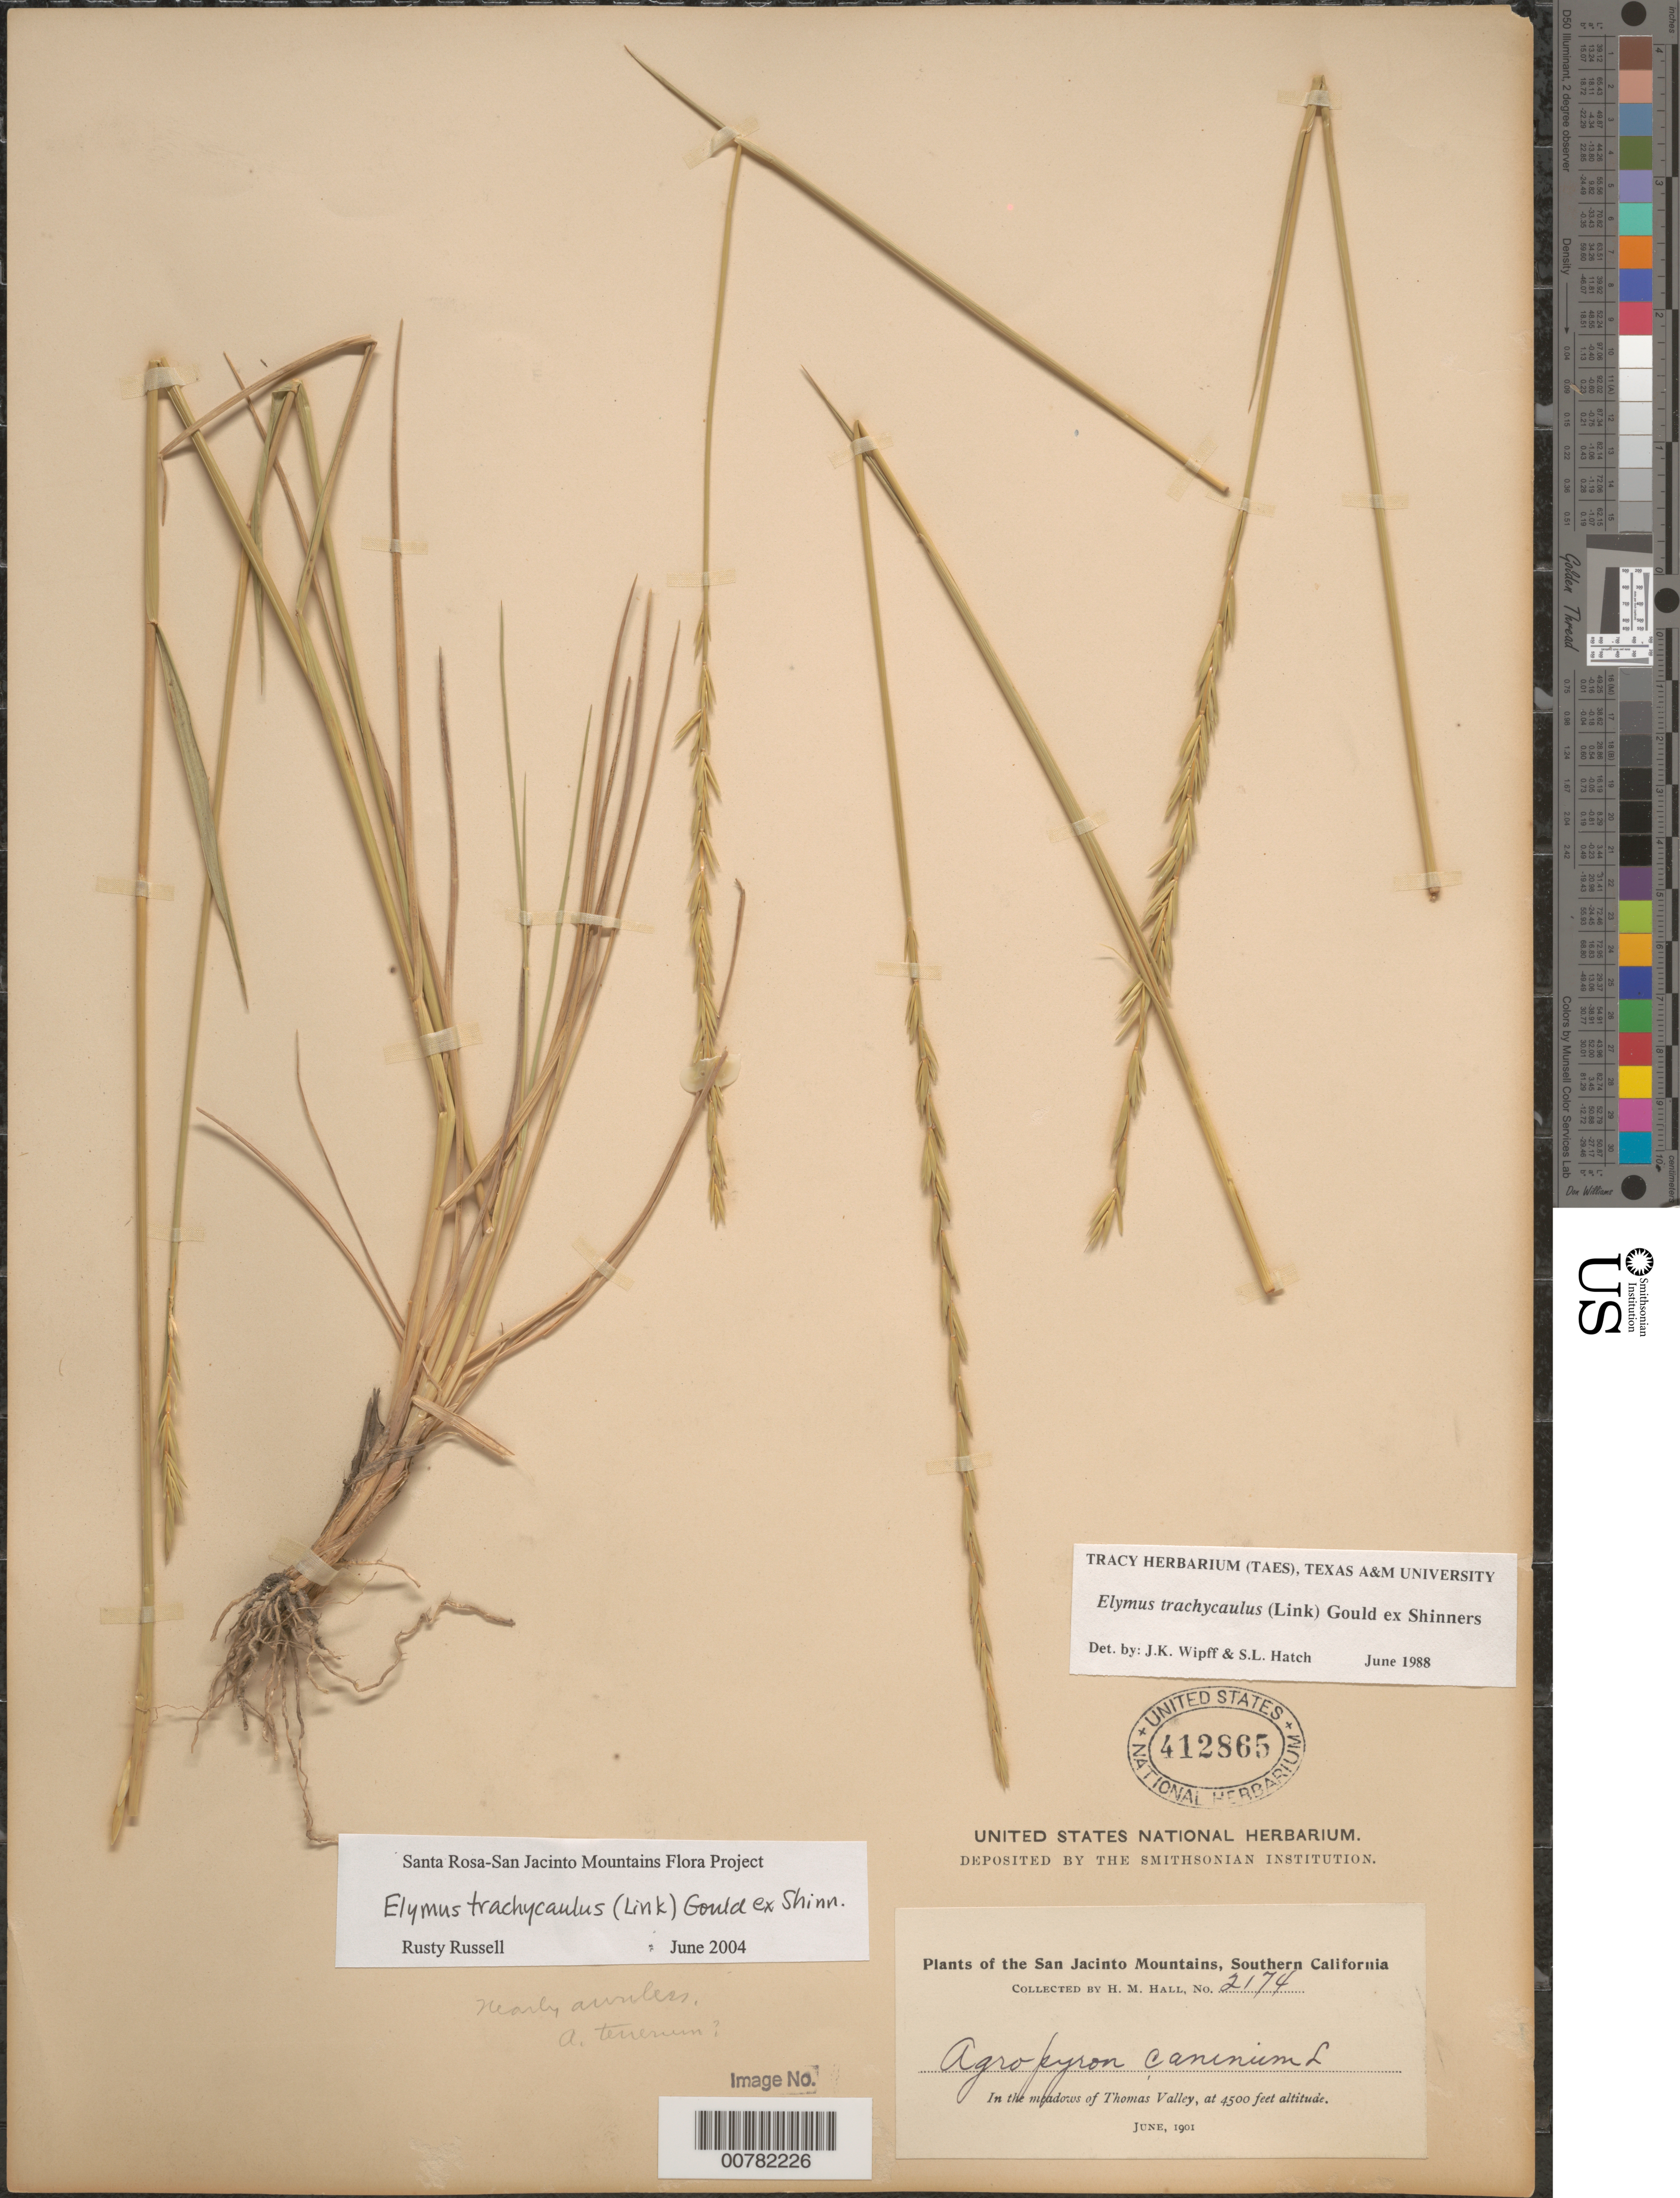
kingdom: Plantae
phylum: Tracheophyta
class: Liliopsida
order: Poales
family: Poaceae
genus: Elymus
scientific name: Elymus trachycaulus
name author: (Link) Gould ex Shinners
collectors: H. M. Hall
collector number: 2174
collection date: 1901-06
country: United States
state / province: California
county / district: Riverside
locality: San Jacinto Mountains, Southern California. In the meadows of Thomas Valley.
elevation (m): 1372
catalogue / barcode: US 412865